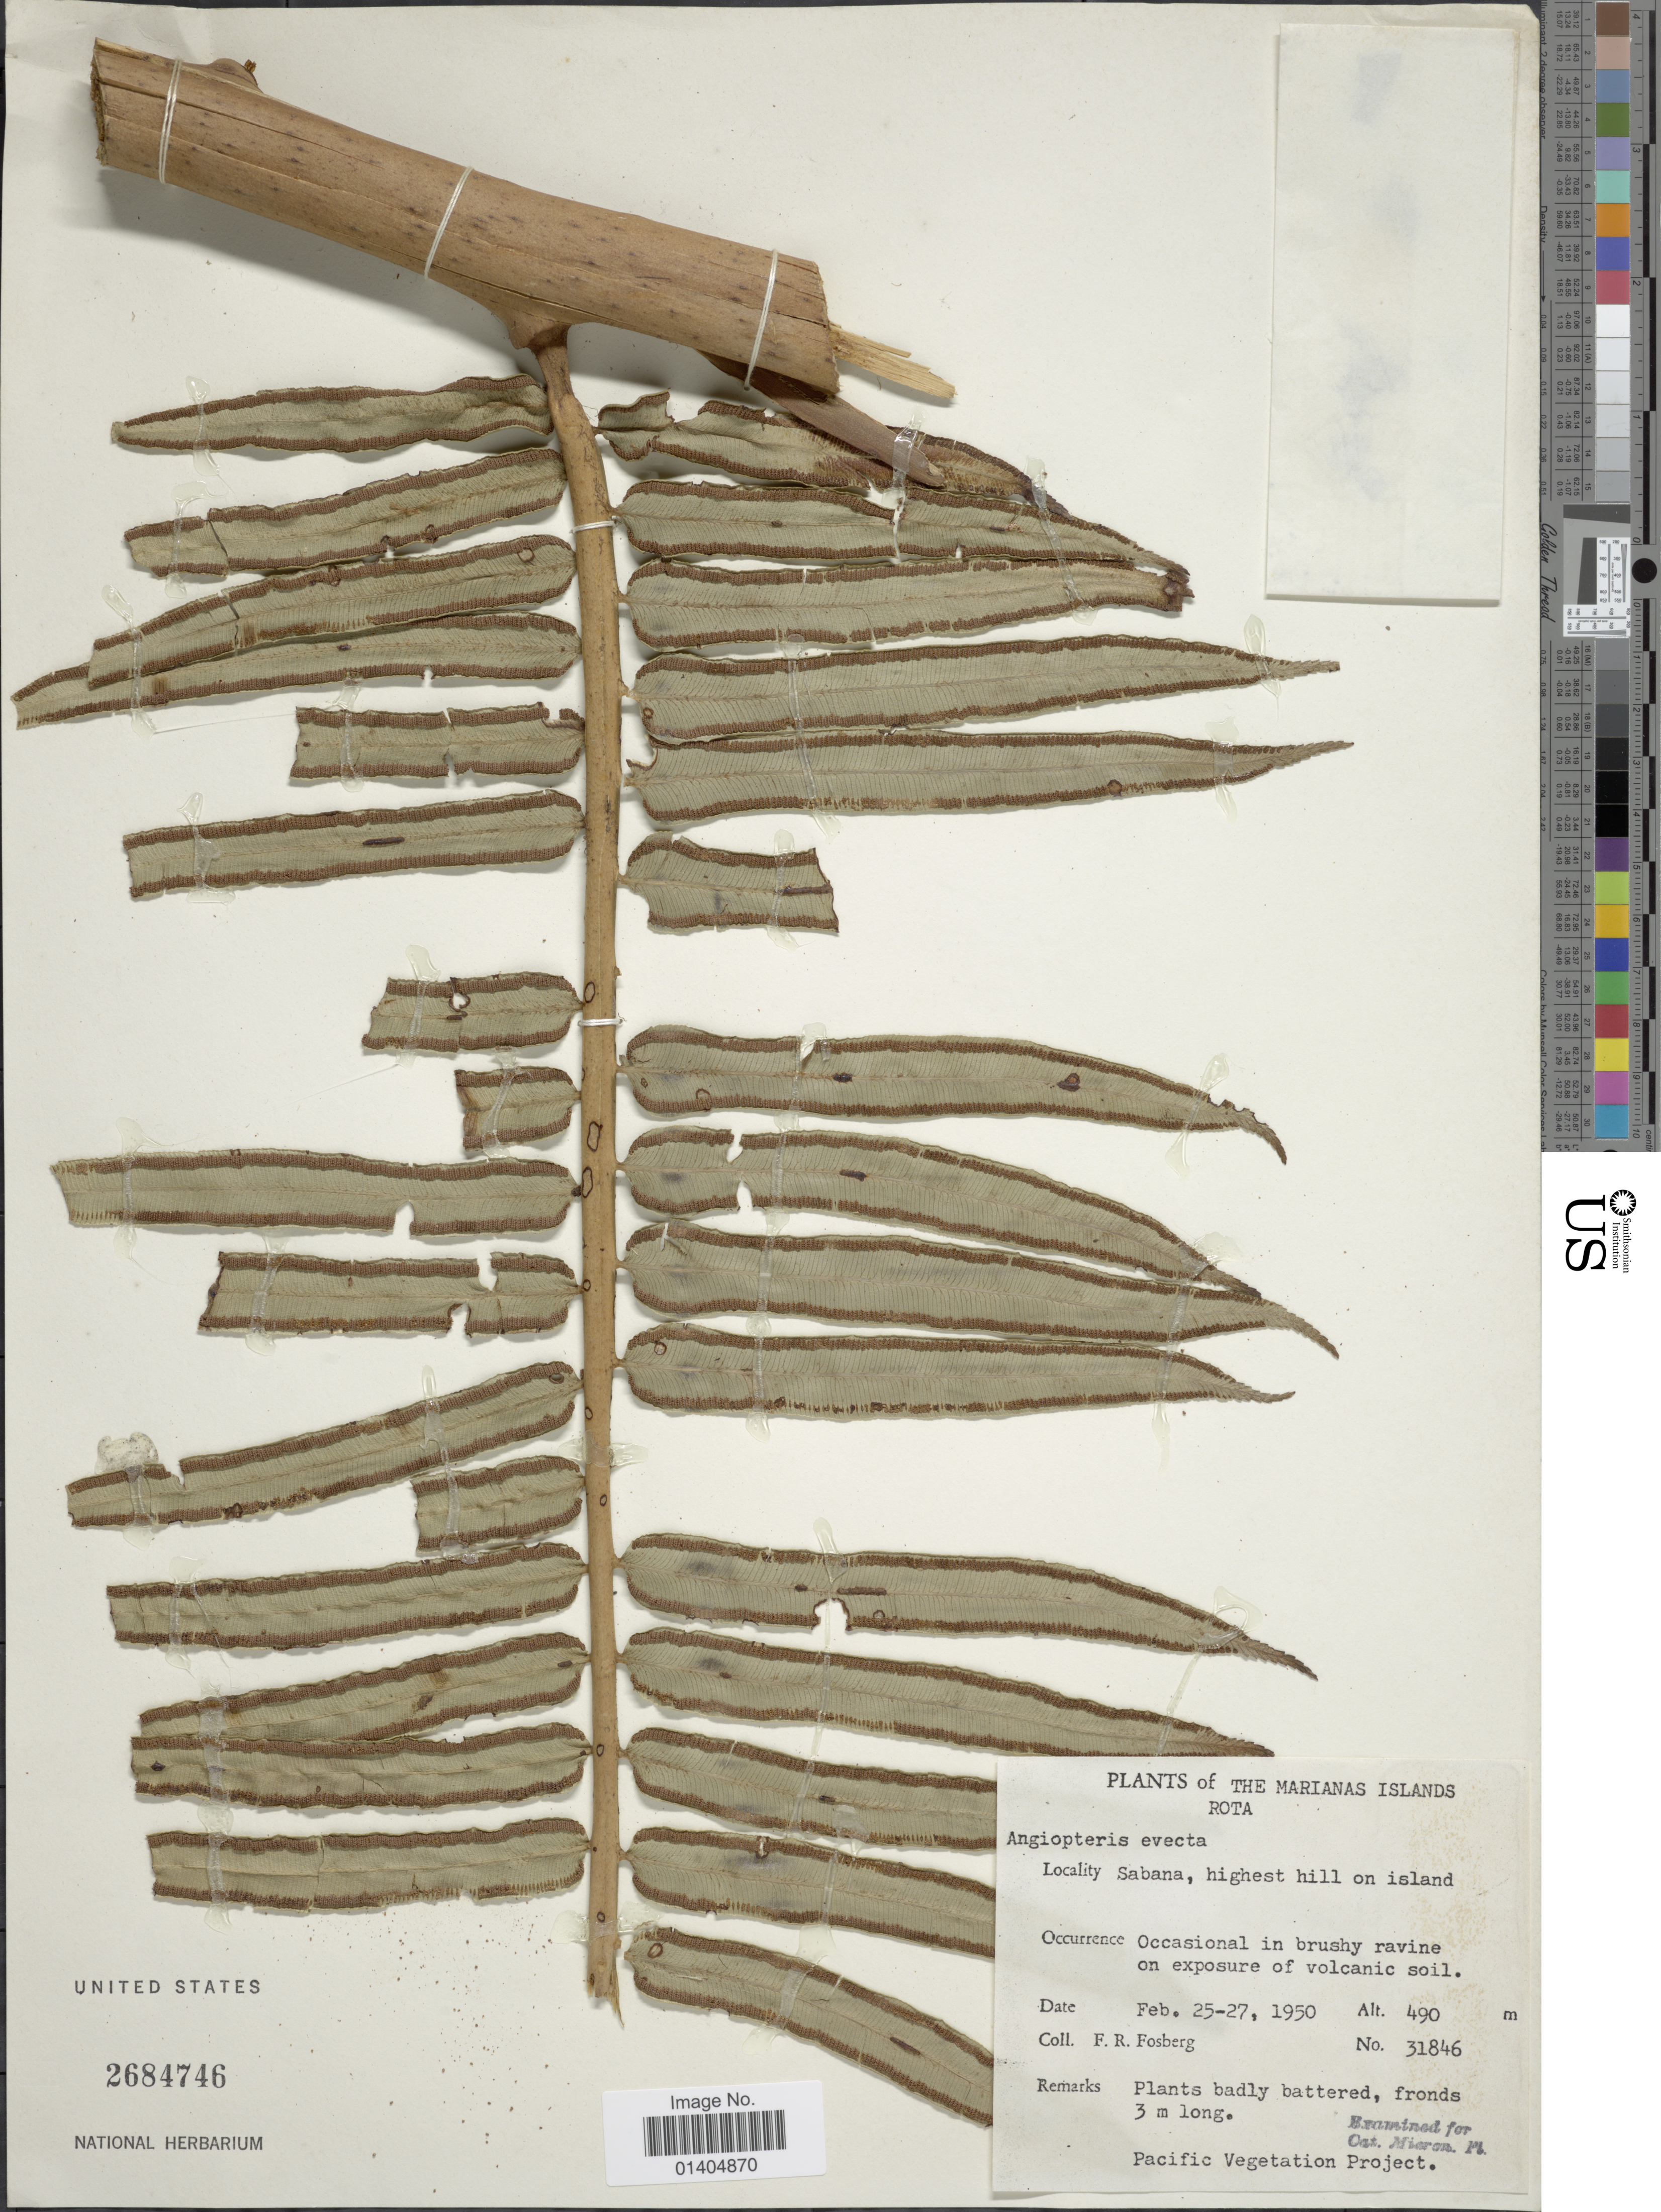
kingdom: Plantae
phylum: Tracheophyta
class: Polypodiopsida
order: Marattiales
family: Marattiaceae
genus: Angiopteris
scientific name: Angiopteris evecta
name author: (G. Forst.) Hoffm.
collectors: F. R. Fosberg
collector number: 31846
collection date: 1950-02-25/1950-02-27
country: Northern Mariana Islands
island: Rota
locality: Rota, Sabana, highest hill on island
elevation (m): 490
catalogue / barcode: US 2684746